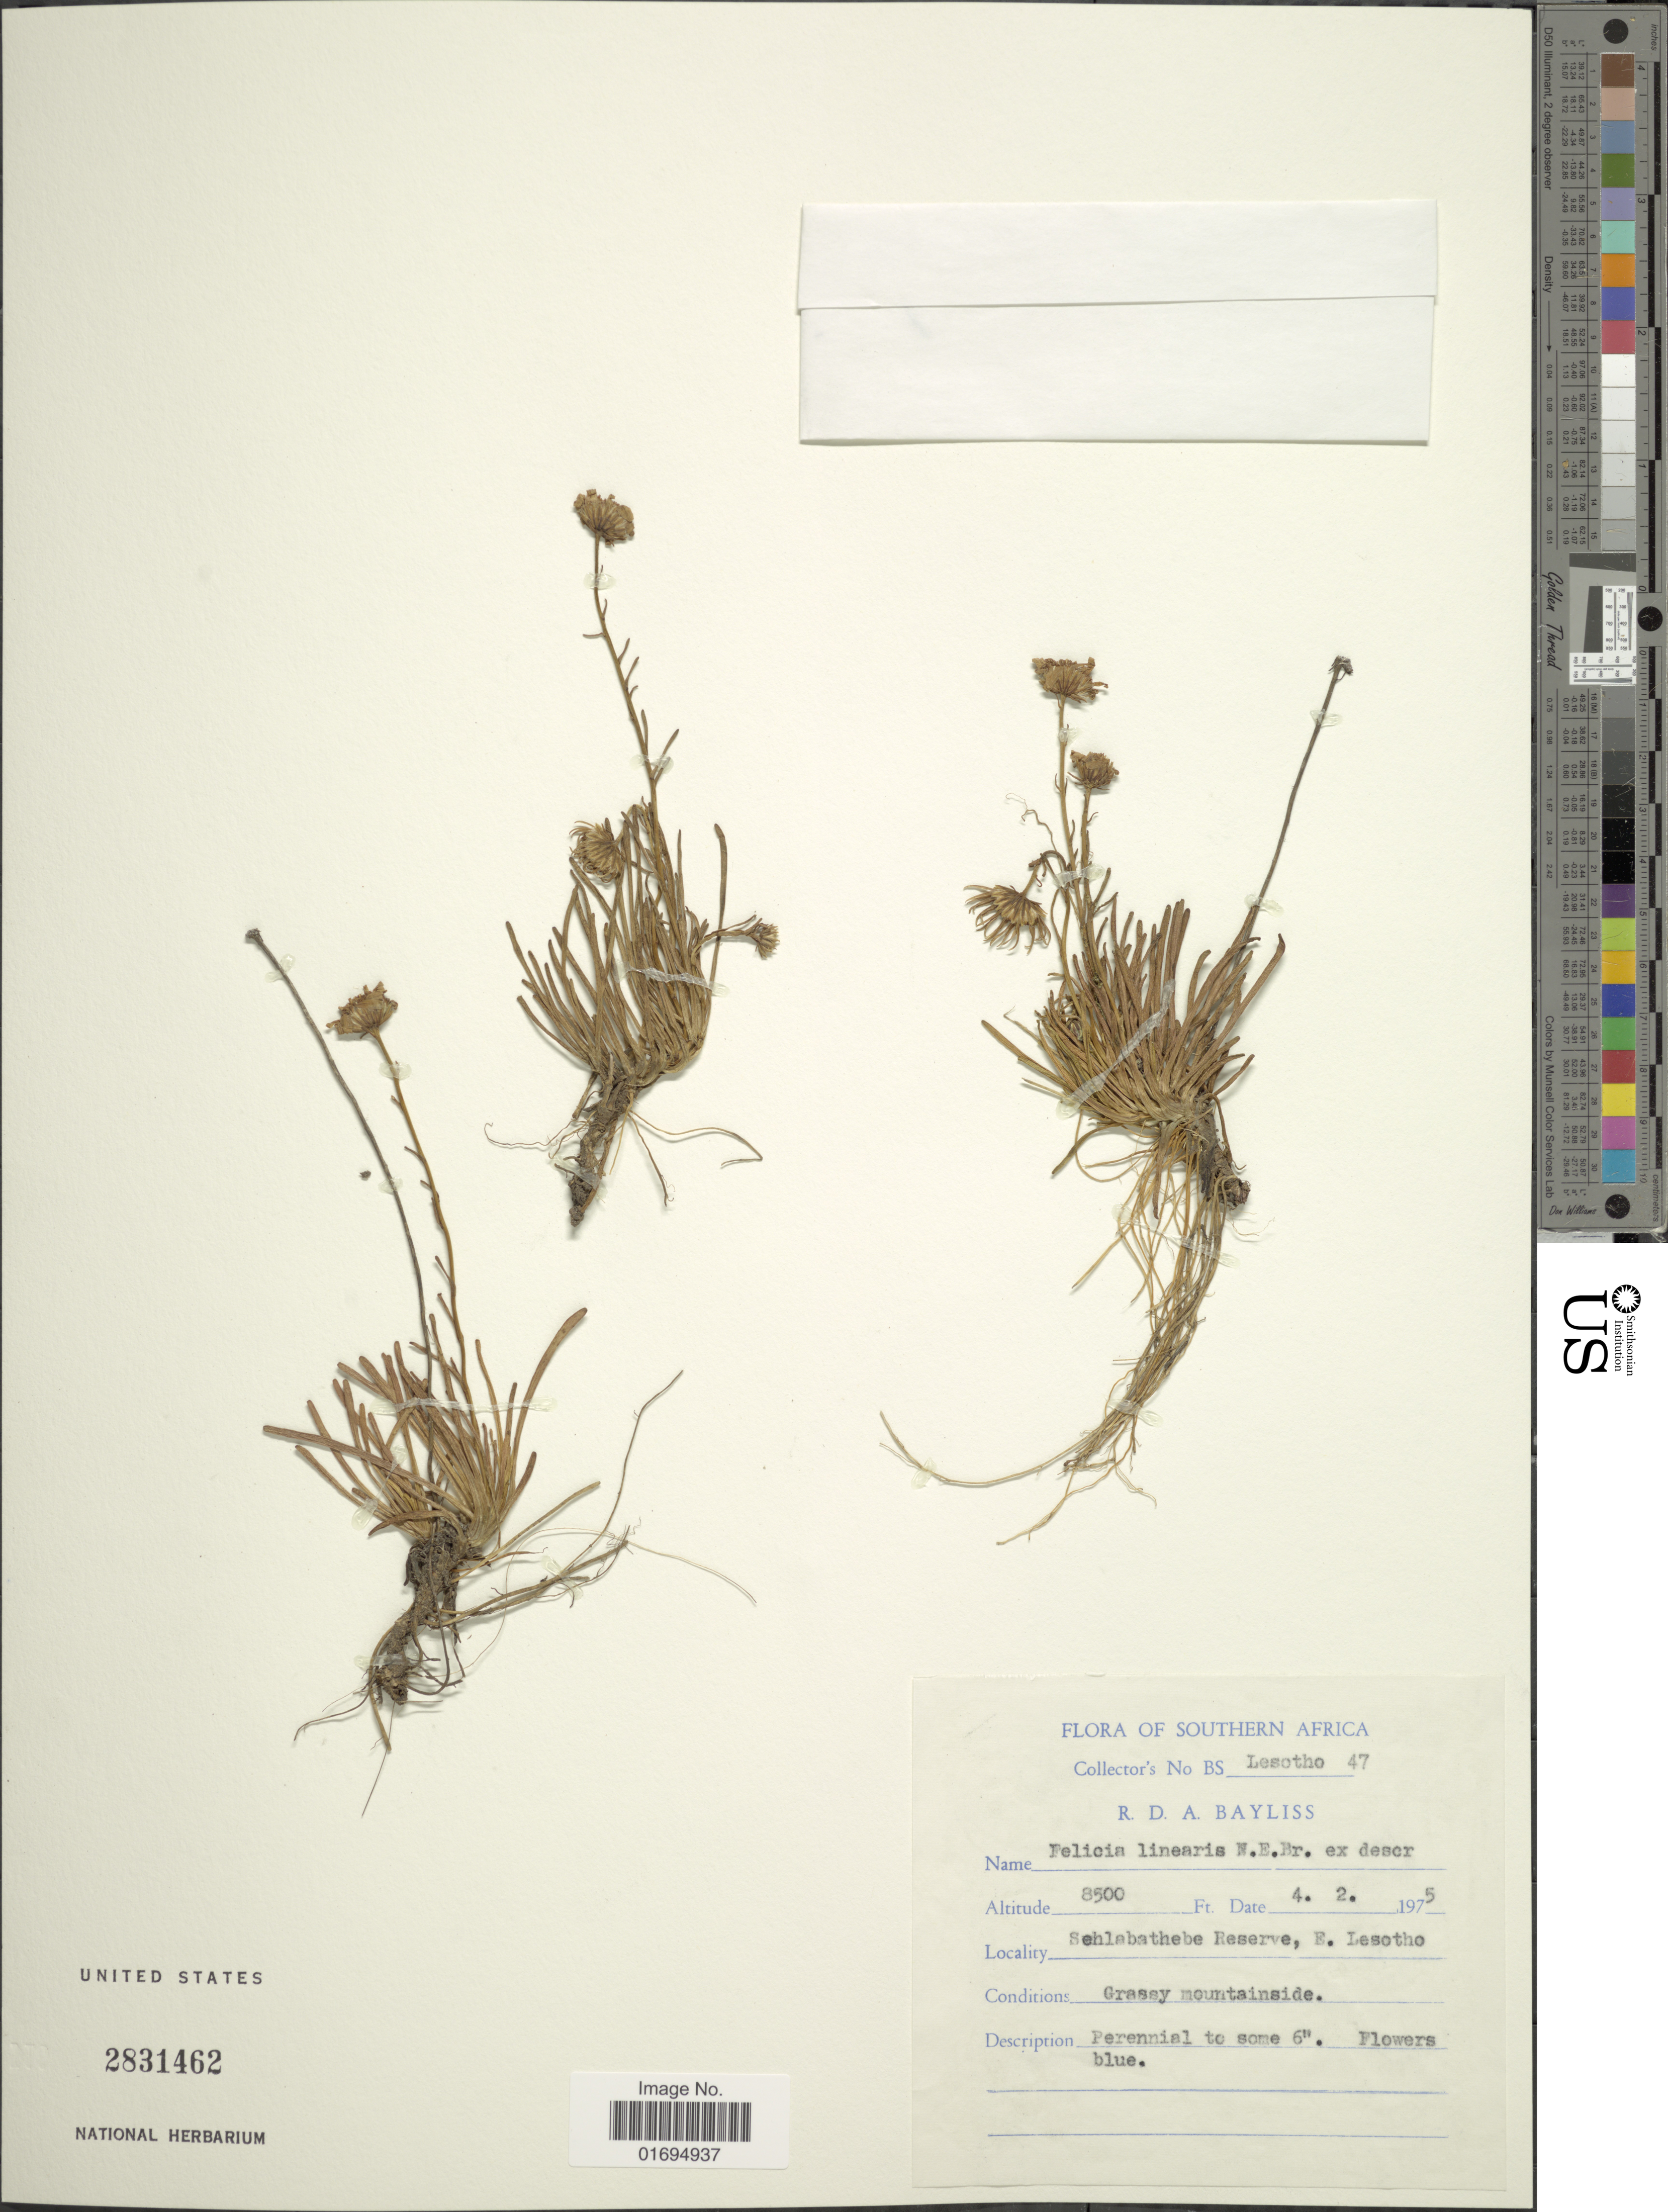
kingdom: Plantae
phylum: Tracheophyta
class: Magnoliopsida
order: Asterales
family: Asteraceae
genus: Felicia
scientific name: Felicia linearis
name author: N.E. Br.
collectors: R. Bayliss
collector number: BS47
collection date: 1975-02-04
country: Lesotho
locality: Sehlabathebe Reserve, E. Lesotho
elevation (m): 2591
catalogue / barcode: US 2831462